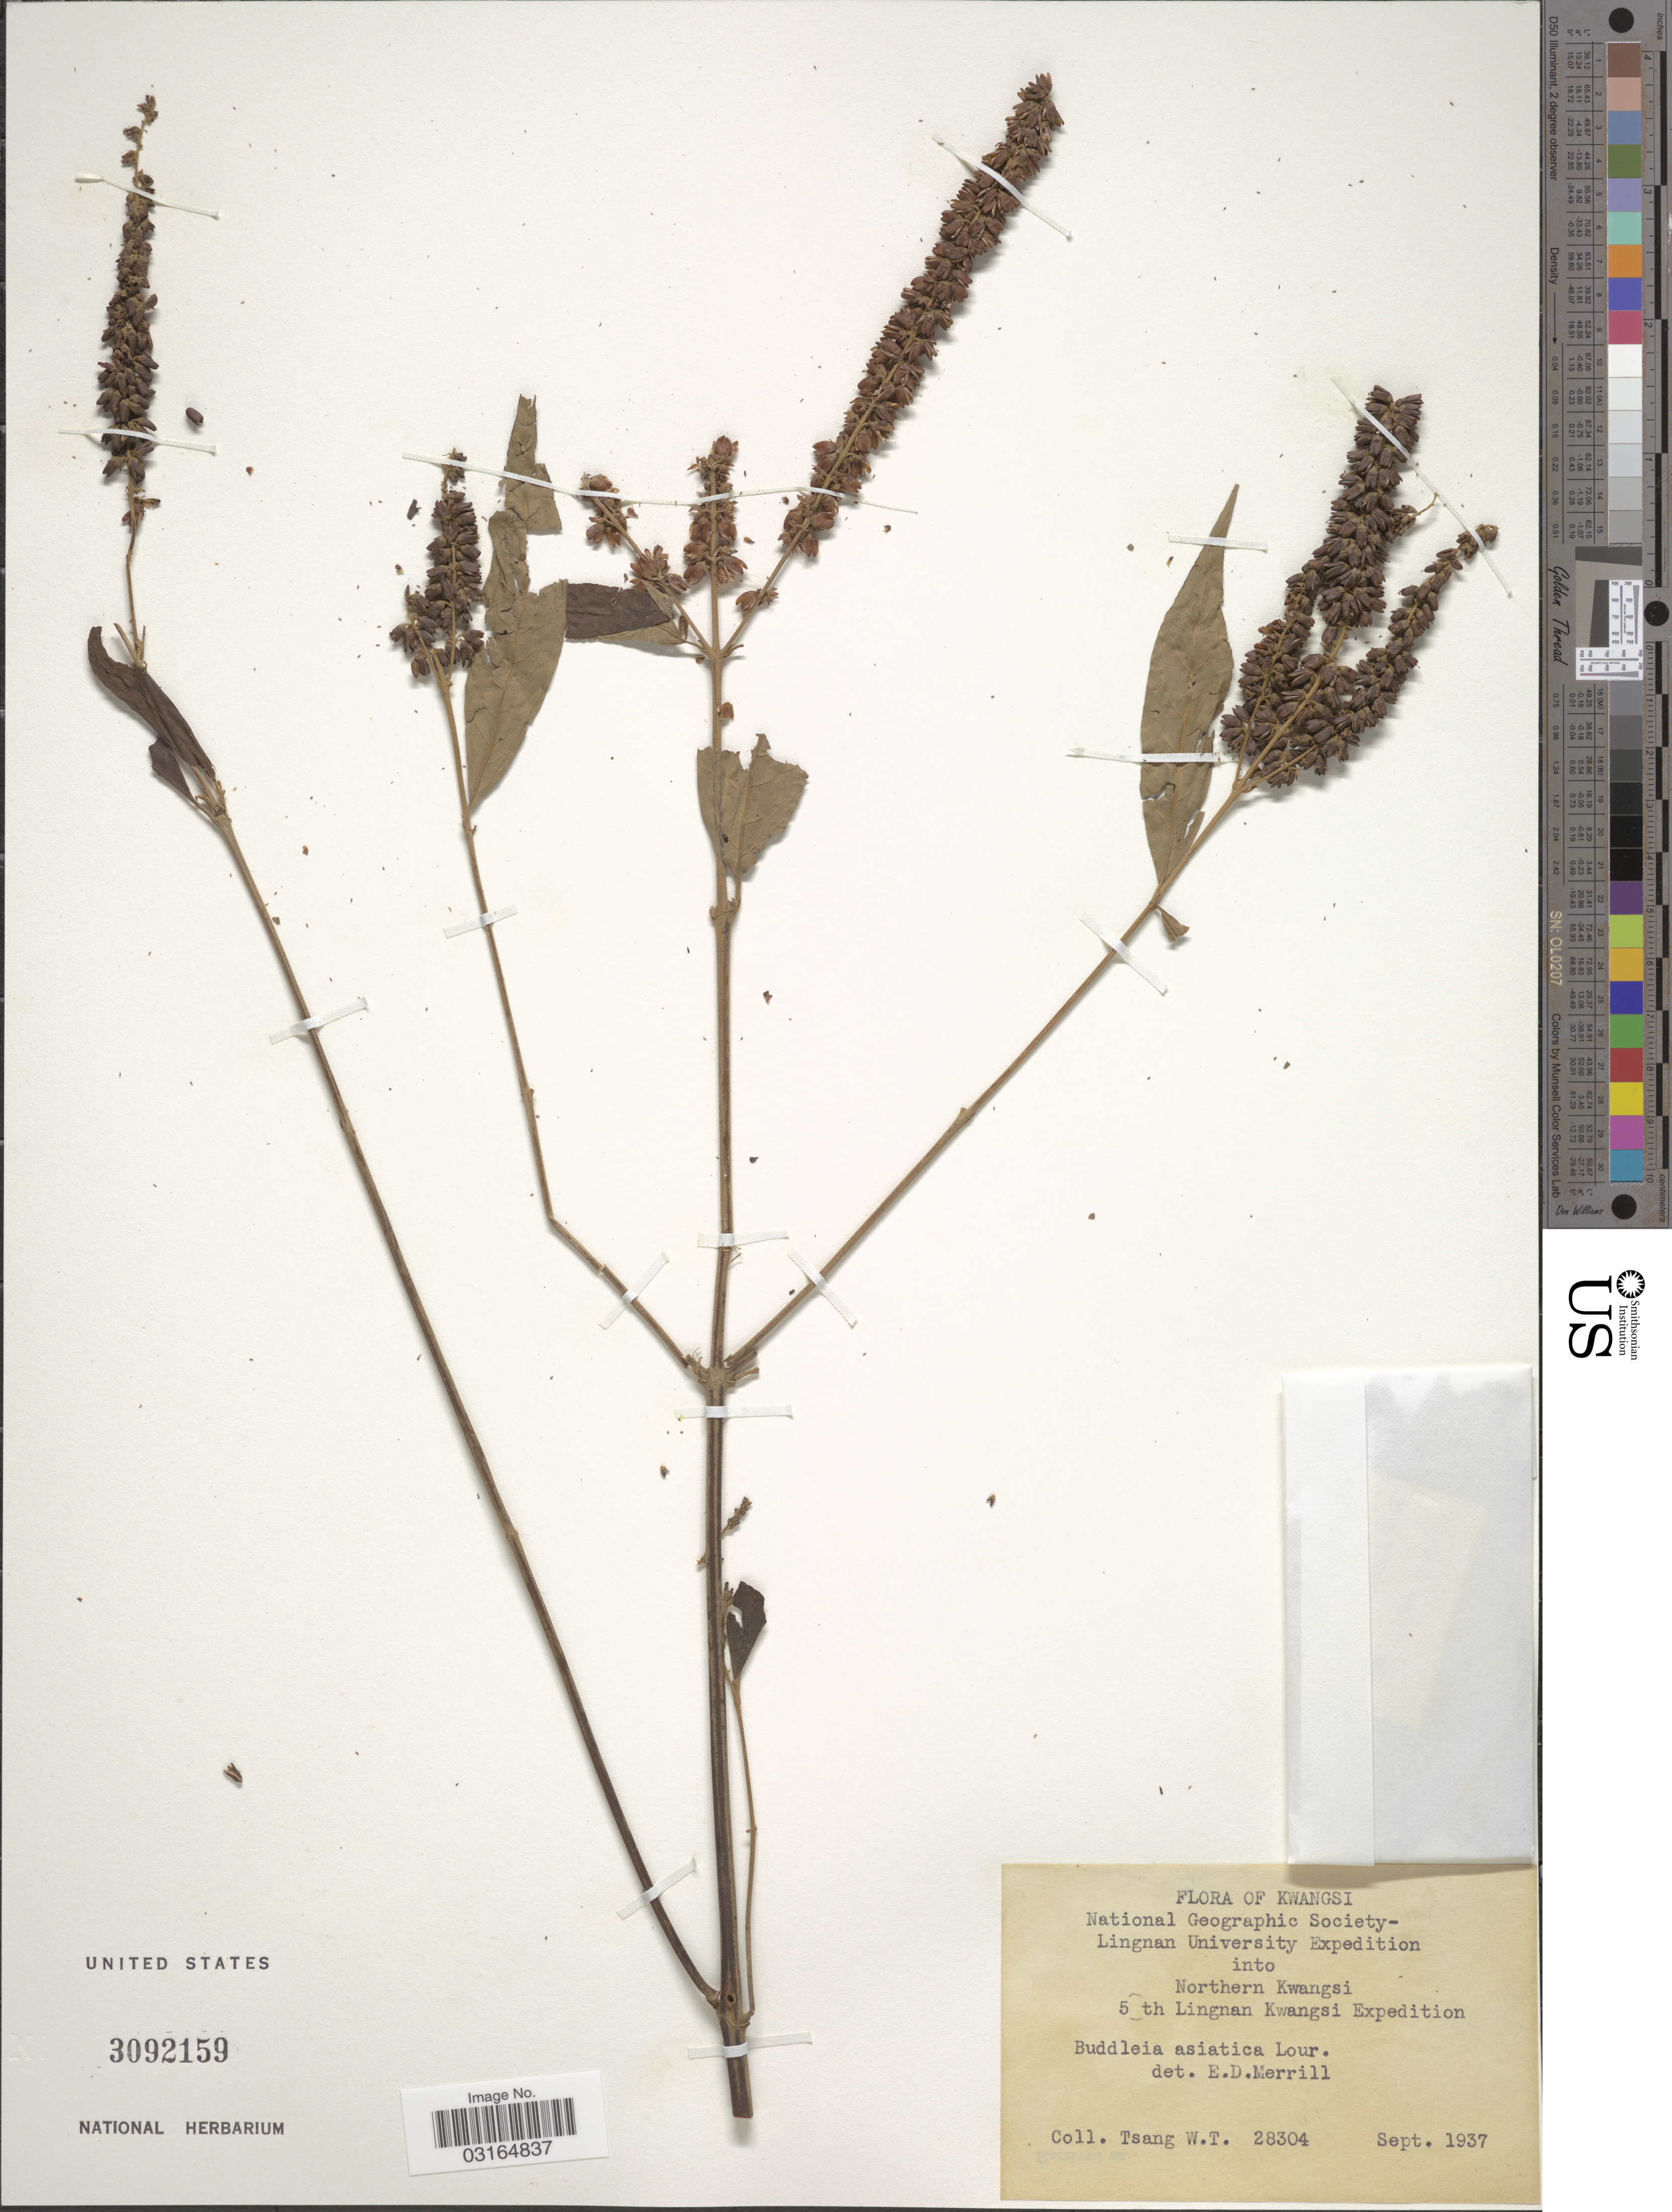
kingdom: Plantae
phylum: Tracheophyta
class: Magnoliopsida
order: Lamiales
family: Scrophulariaceae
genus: Buddleja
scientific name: Buddleja asiatica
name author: Lour.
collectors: W. T. Tsang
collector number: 28304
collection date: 1937-09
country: China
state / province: Guangxi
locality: Northern Kwangsi. Lingnan.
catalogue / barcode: US 3092159